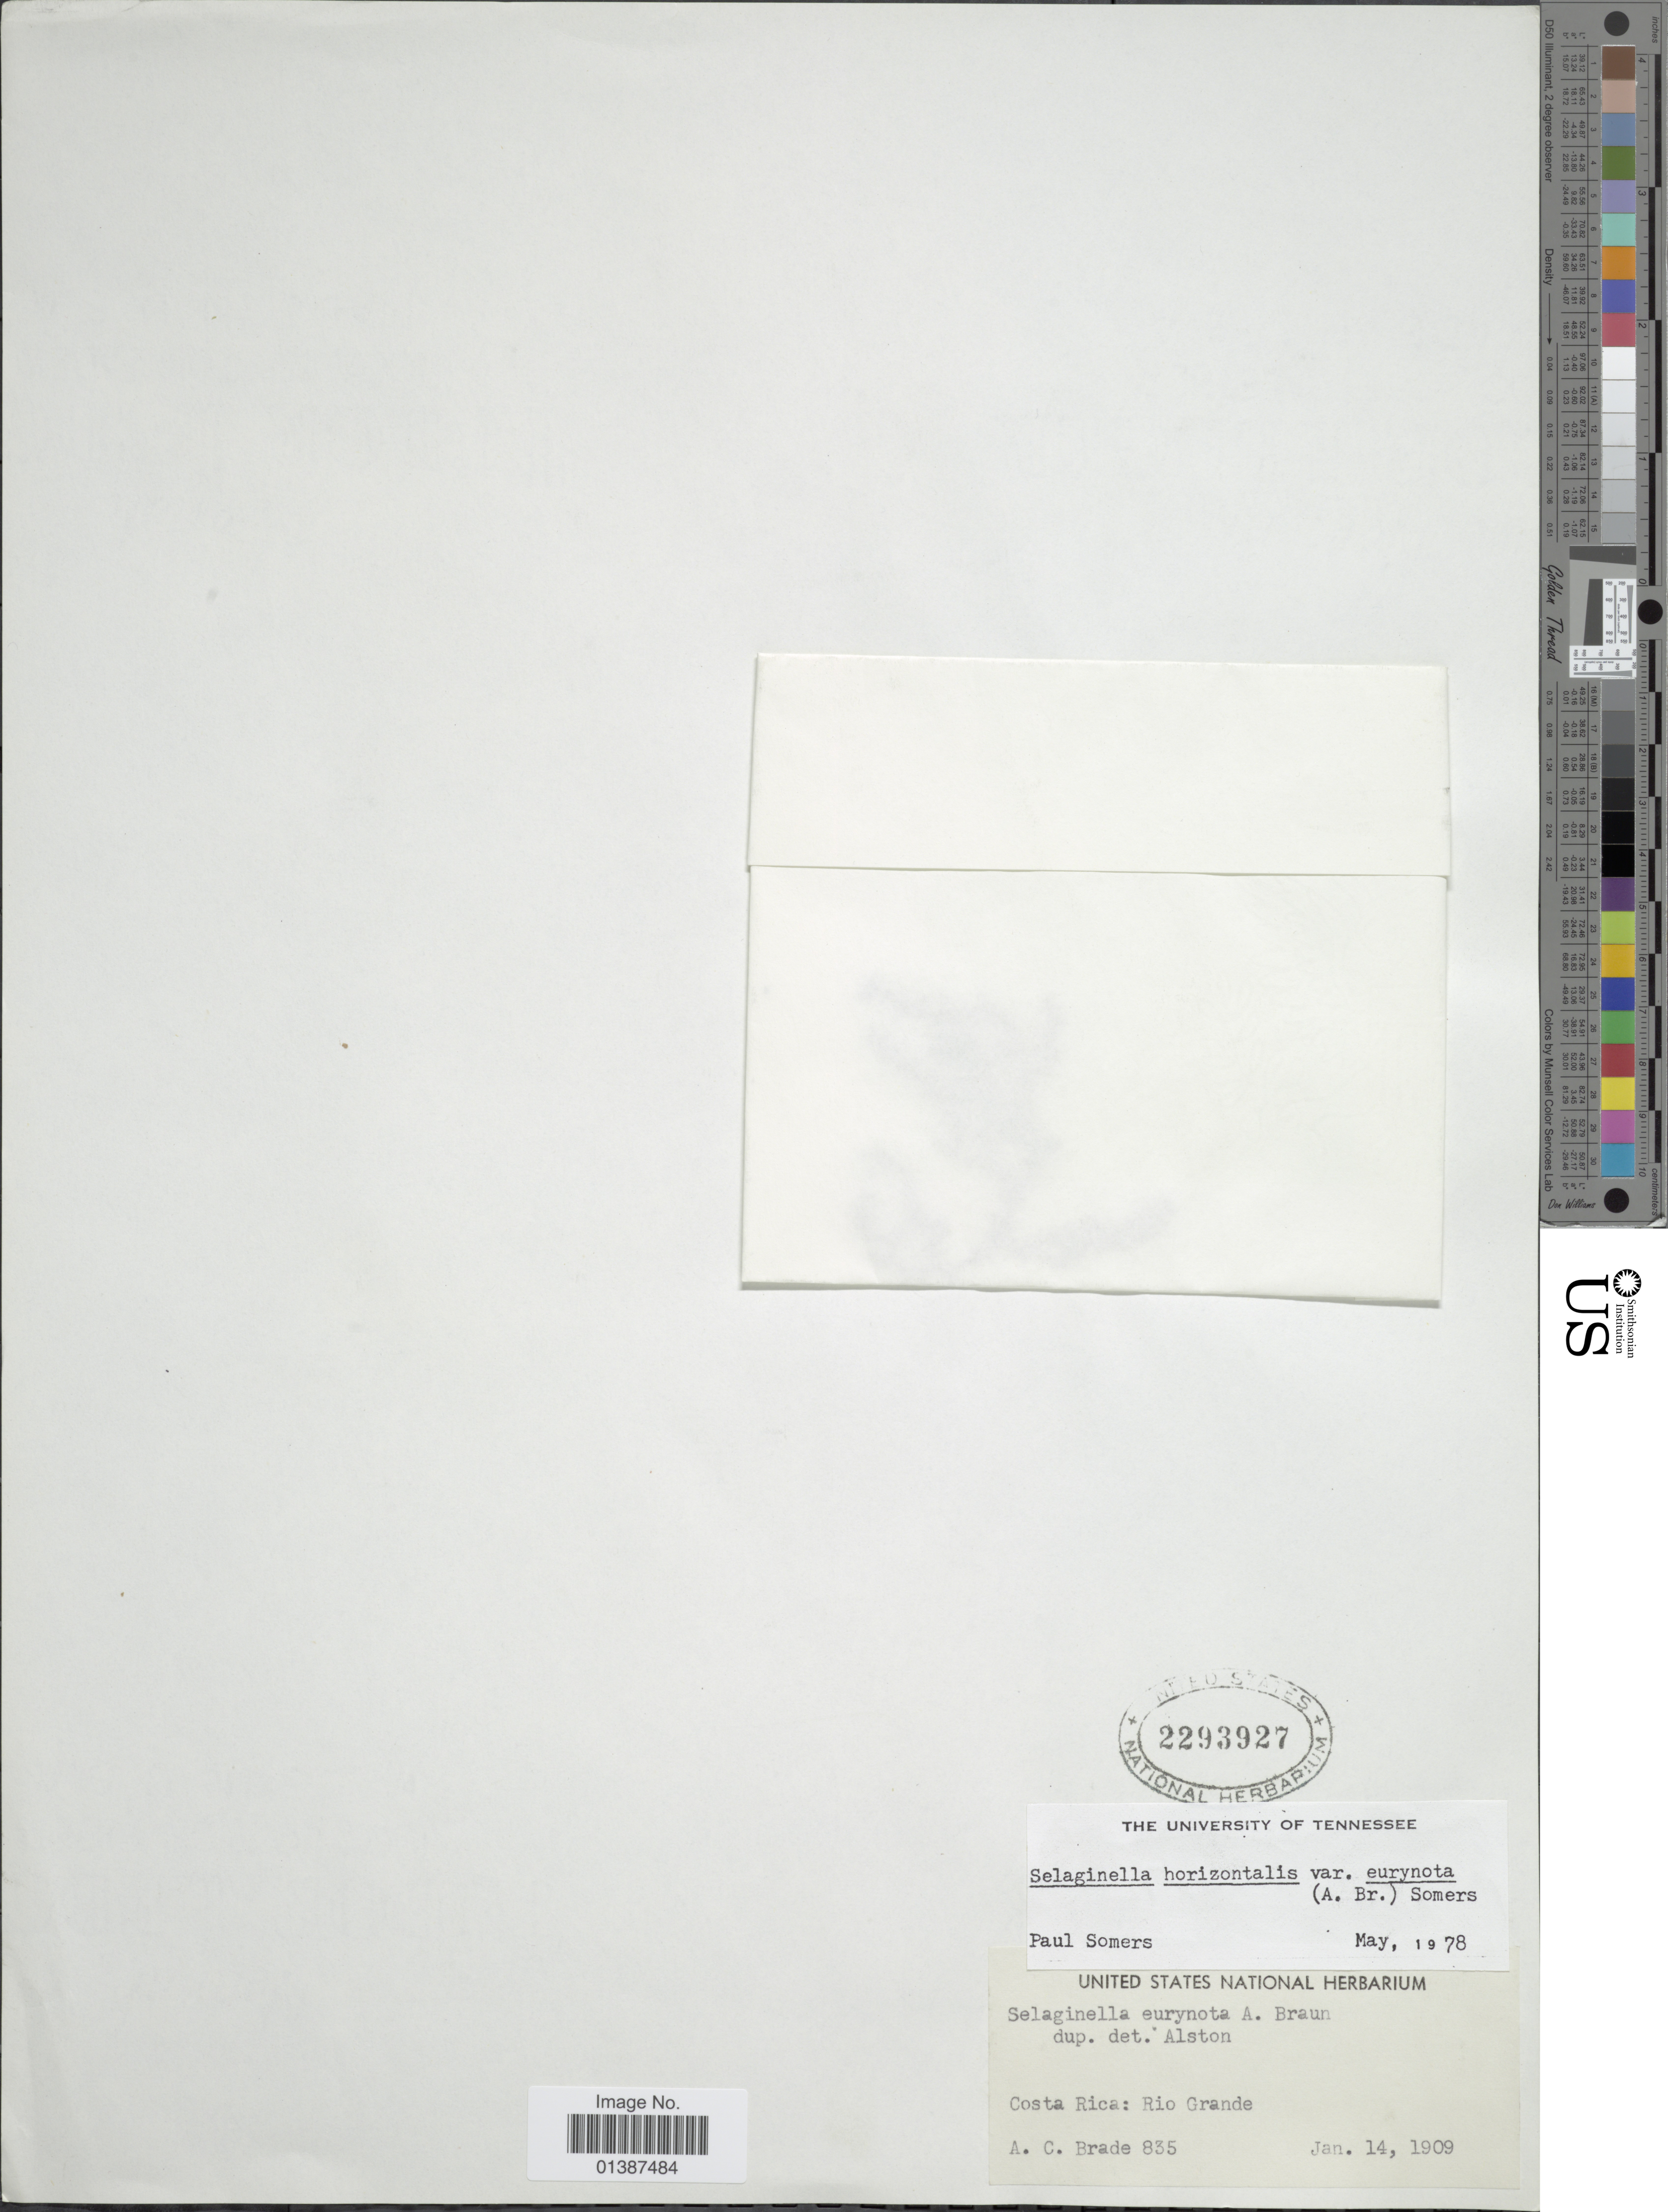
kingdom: Plantae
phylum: Tracheophyta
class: Lycopodiopsida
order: Selaginellales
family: Selaginellaceae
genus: Selaginella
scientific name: Selaginella eurynota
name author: A. Braun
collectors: A. C. Brade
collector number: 835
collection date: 1909-01-14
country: Costa Rica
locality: Rio Grande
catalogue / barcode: US 2293927